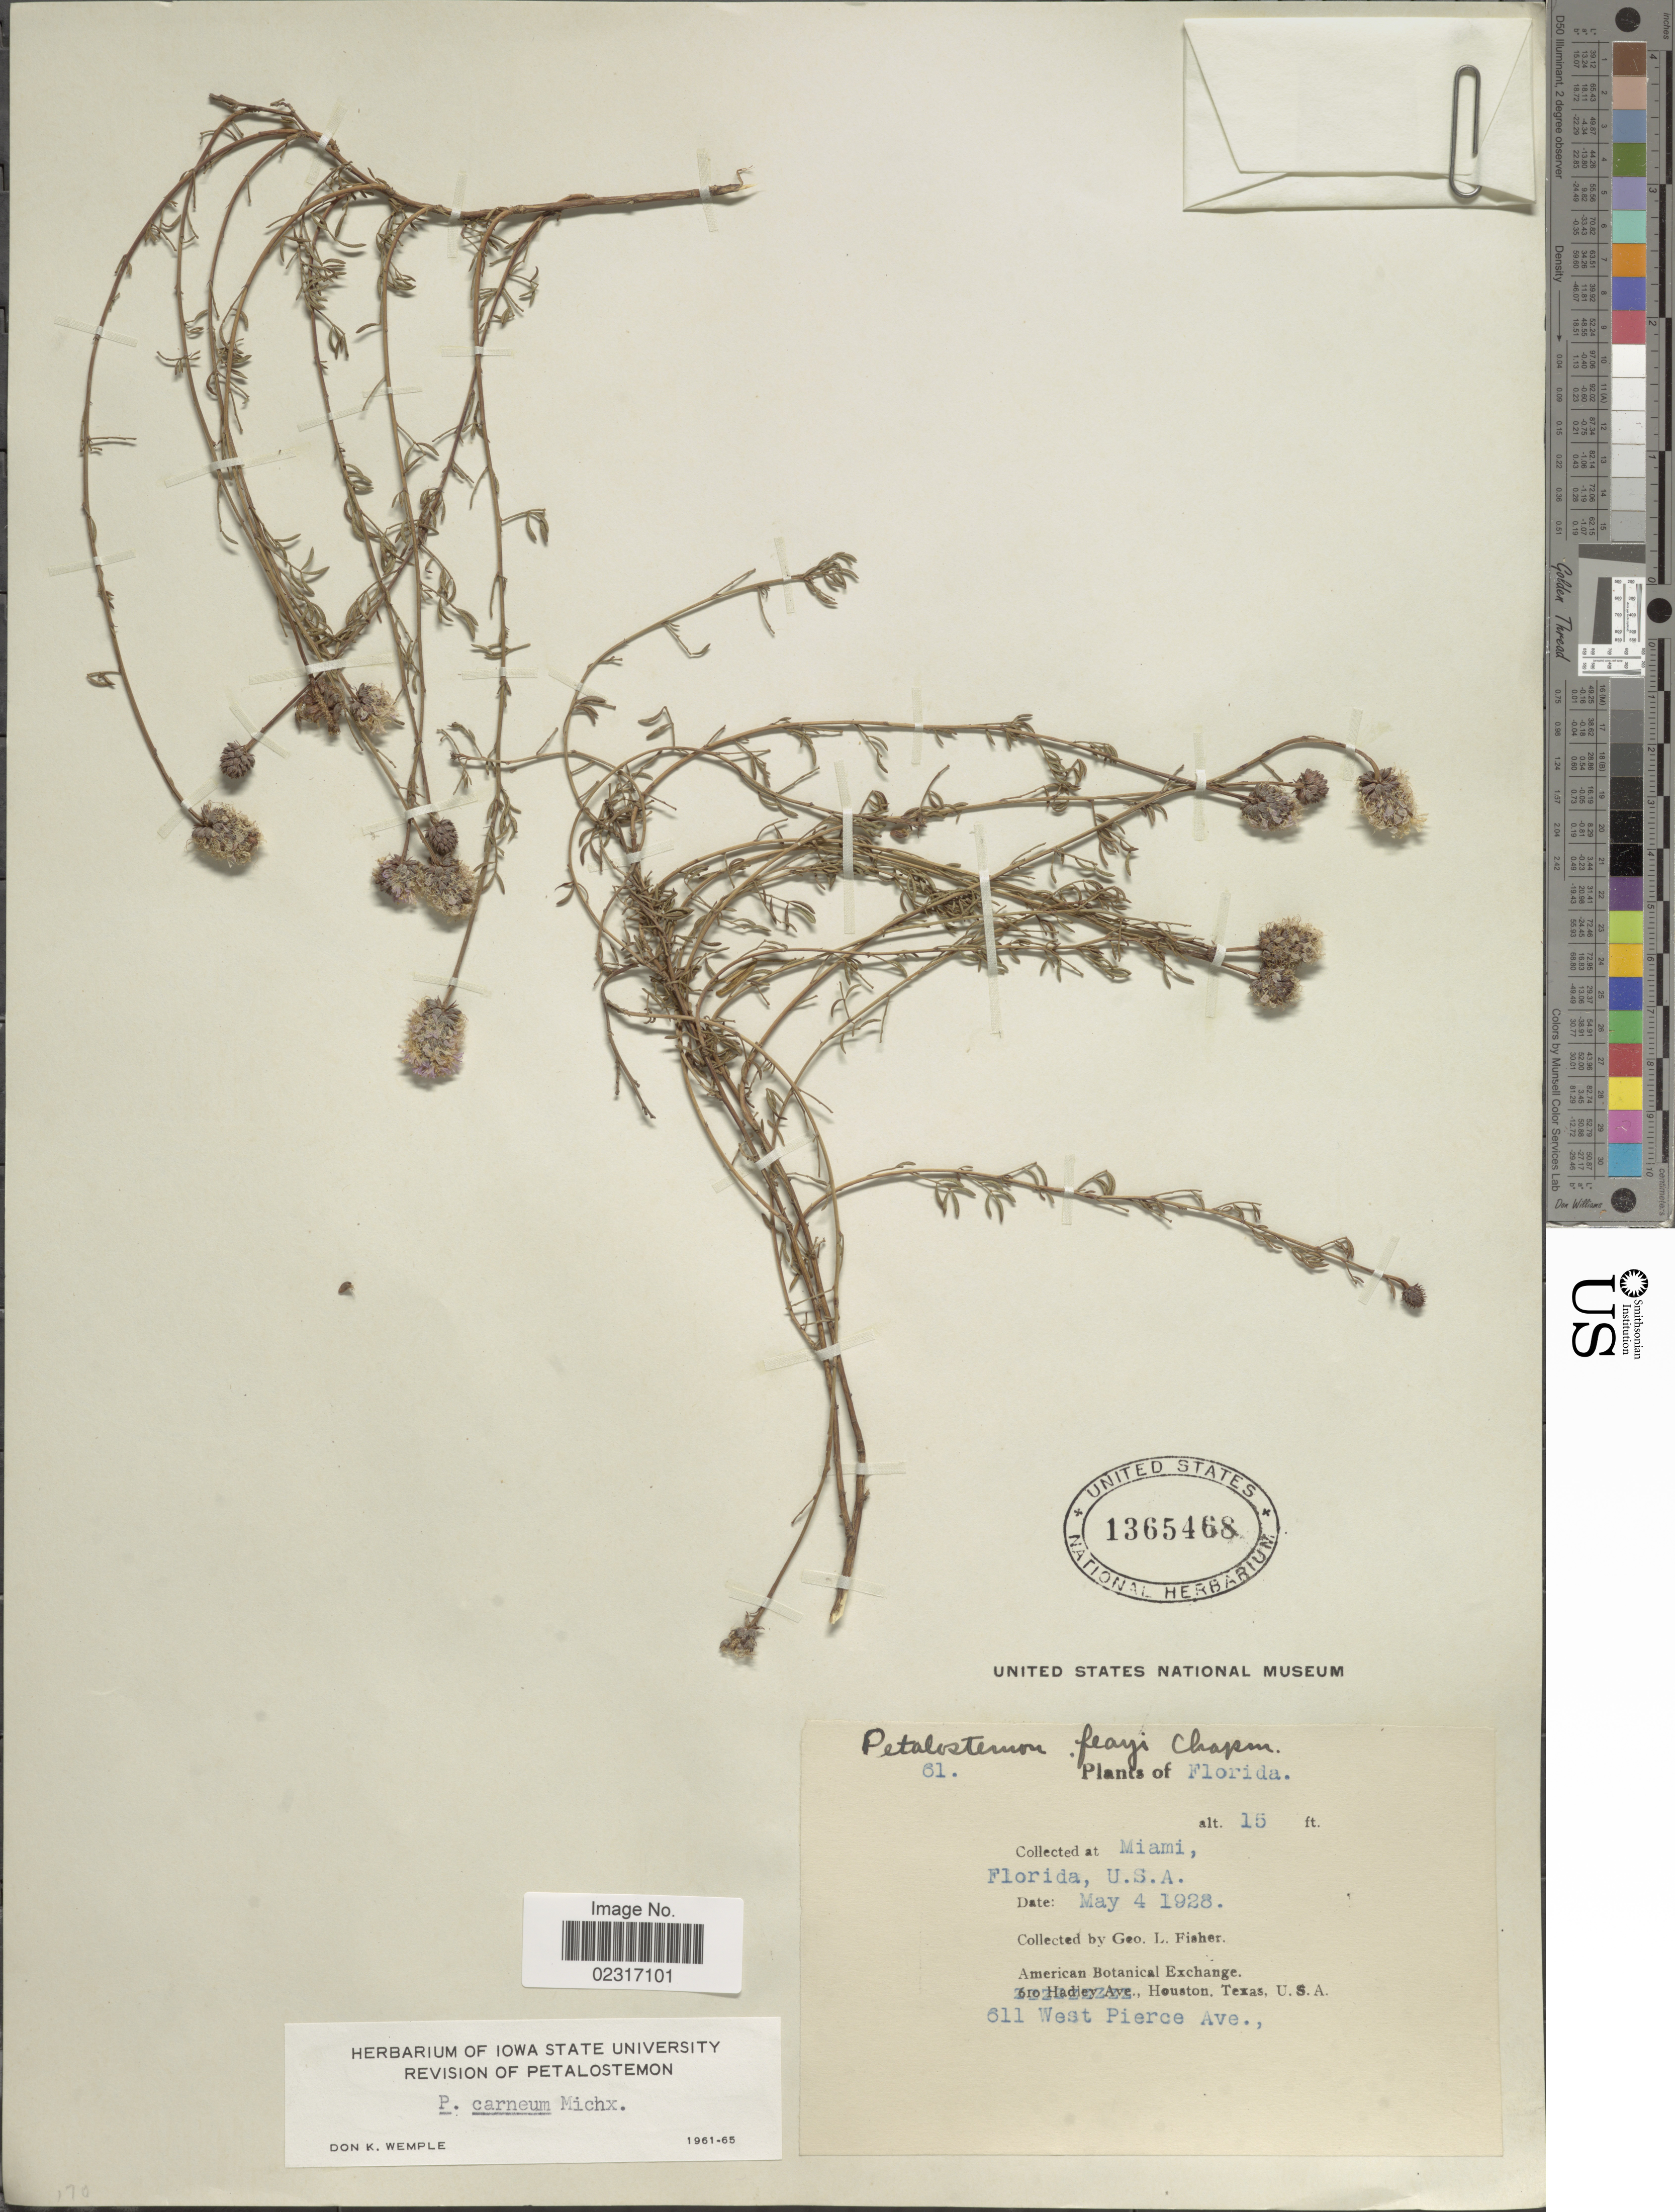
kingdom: Plantae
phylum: Tracheophyta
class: Magnoliopsida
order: Fabales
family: Fabaceae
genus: Dalea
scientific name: Dalea carnea var. carnea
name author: (Michx.) Poir.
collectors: G. L. Fisher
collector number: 61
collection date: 1928-05-04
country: United States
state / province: Florida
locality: Miami, Florida, U.S.A.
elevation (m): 5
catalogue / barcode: US 1365468